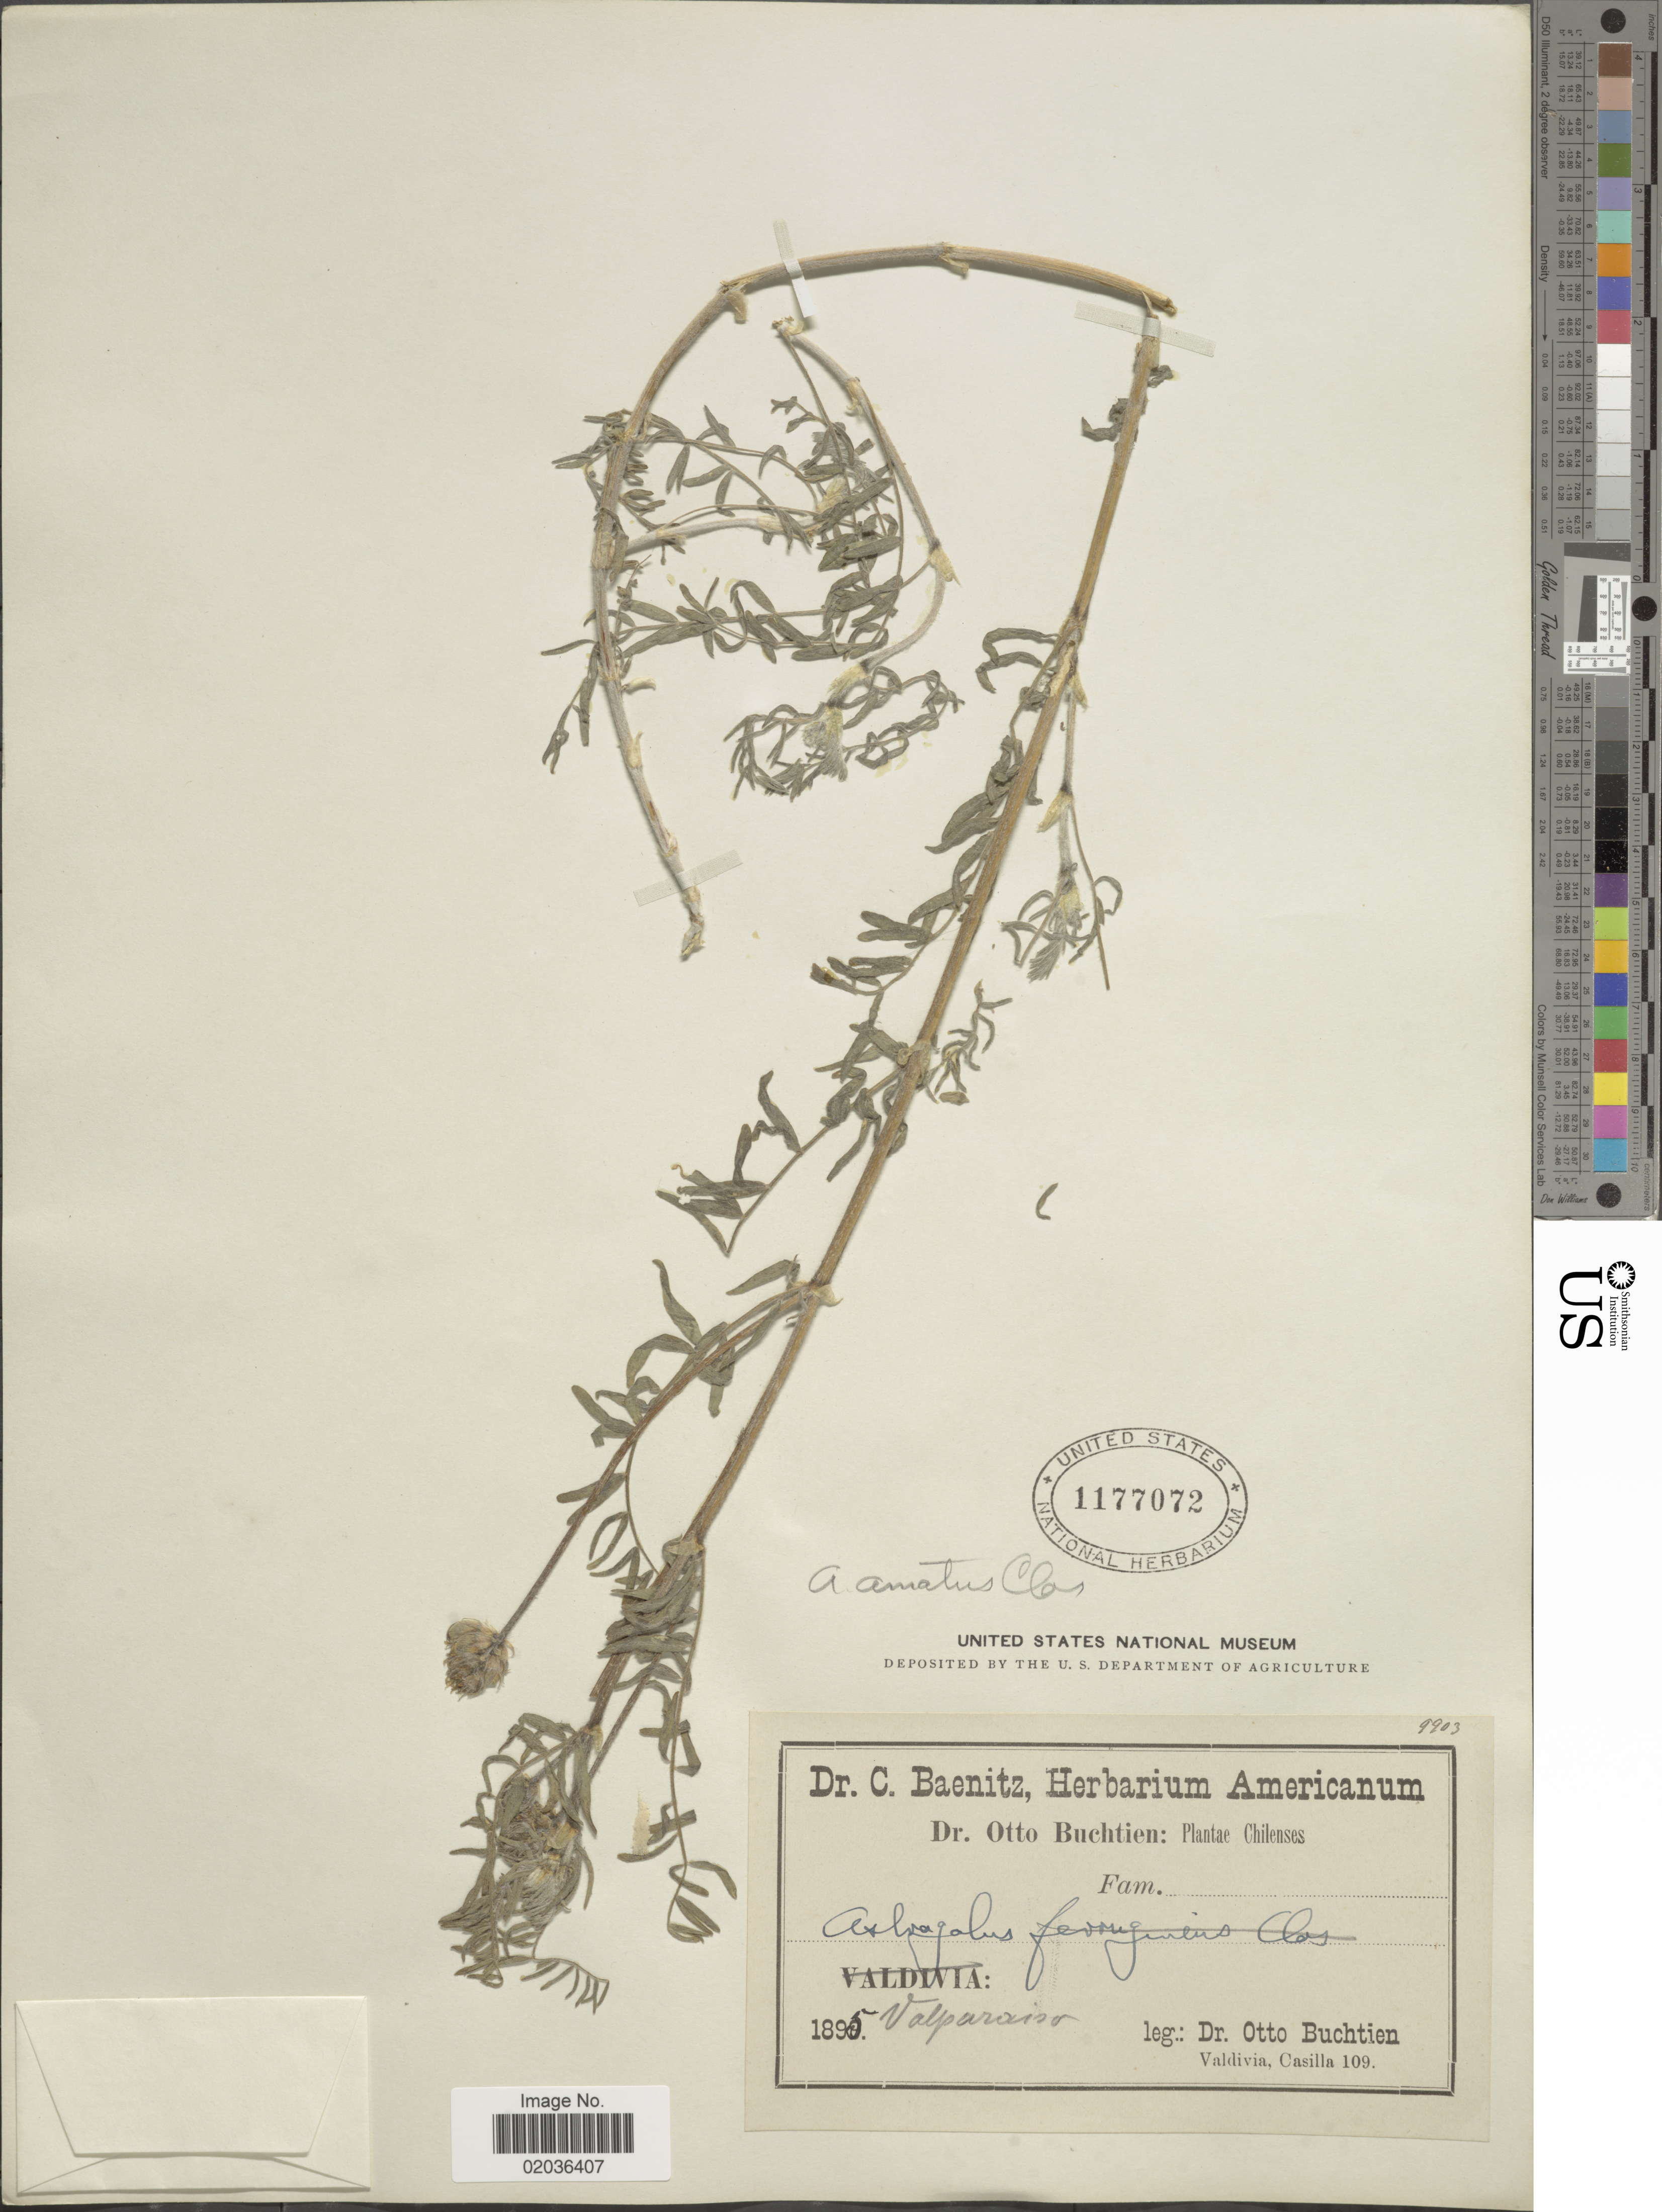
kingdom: Plantae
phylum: Tracheophyta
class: Magnoliopsida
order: Fabales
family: Fabaceae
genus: Astragalus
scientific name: Astragalus amatus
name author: Clos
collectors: O. Buchtien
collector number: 9903?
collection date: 1895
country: Chile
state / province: Valparaíso (V)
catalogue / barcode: US 1177072